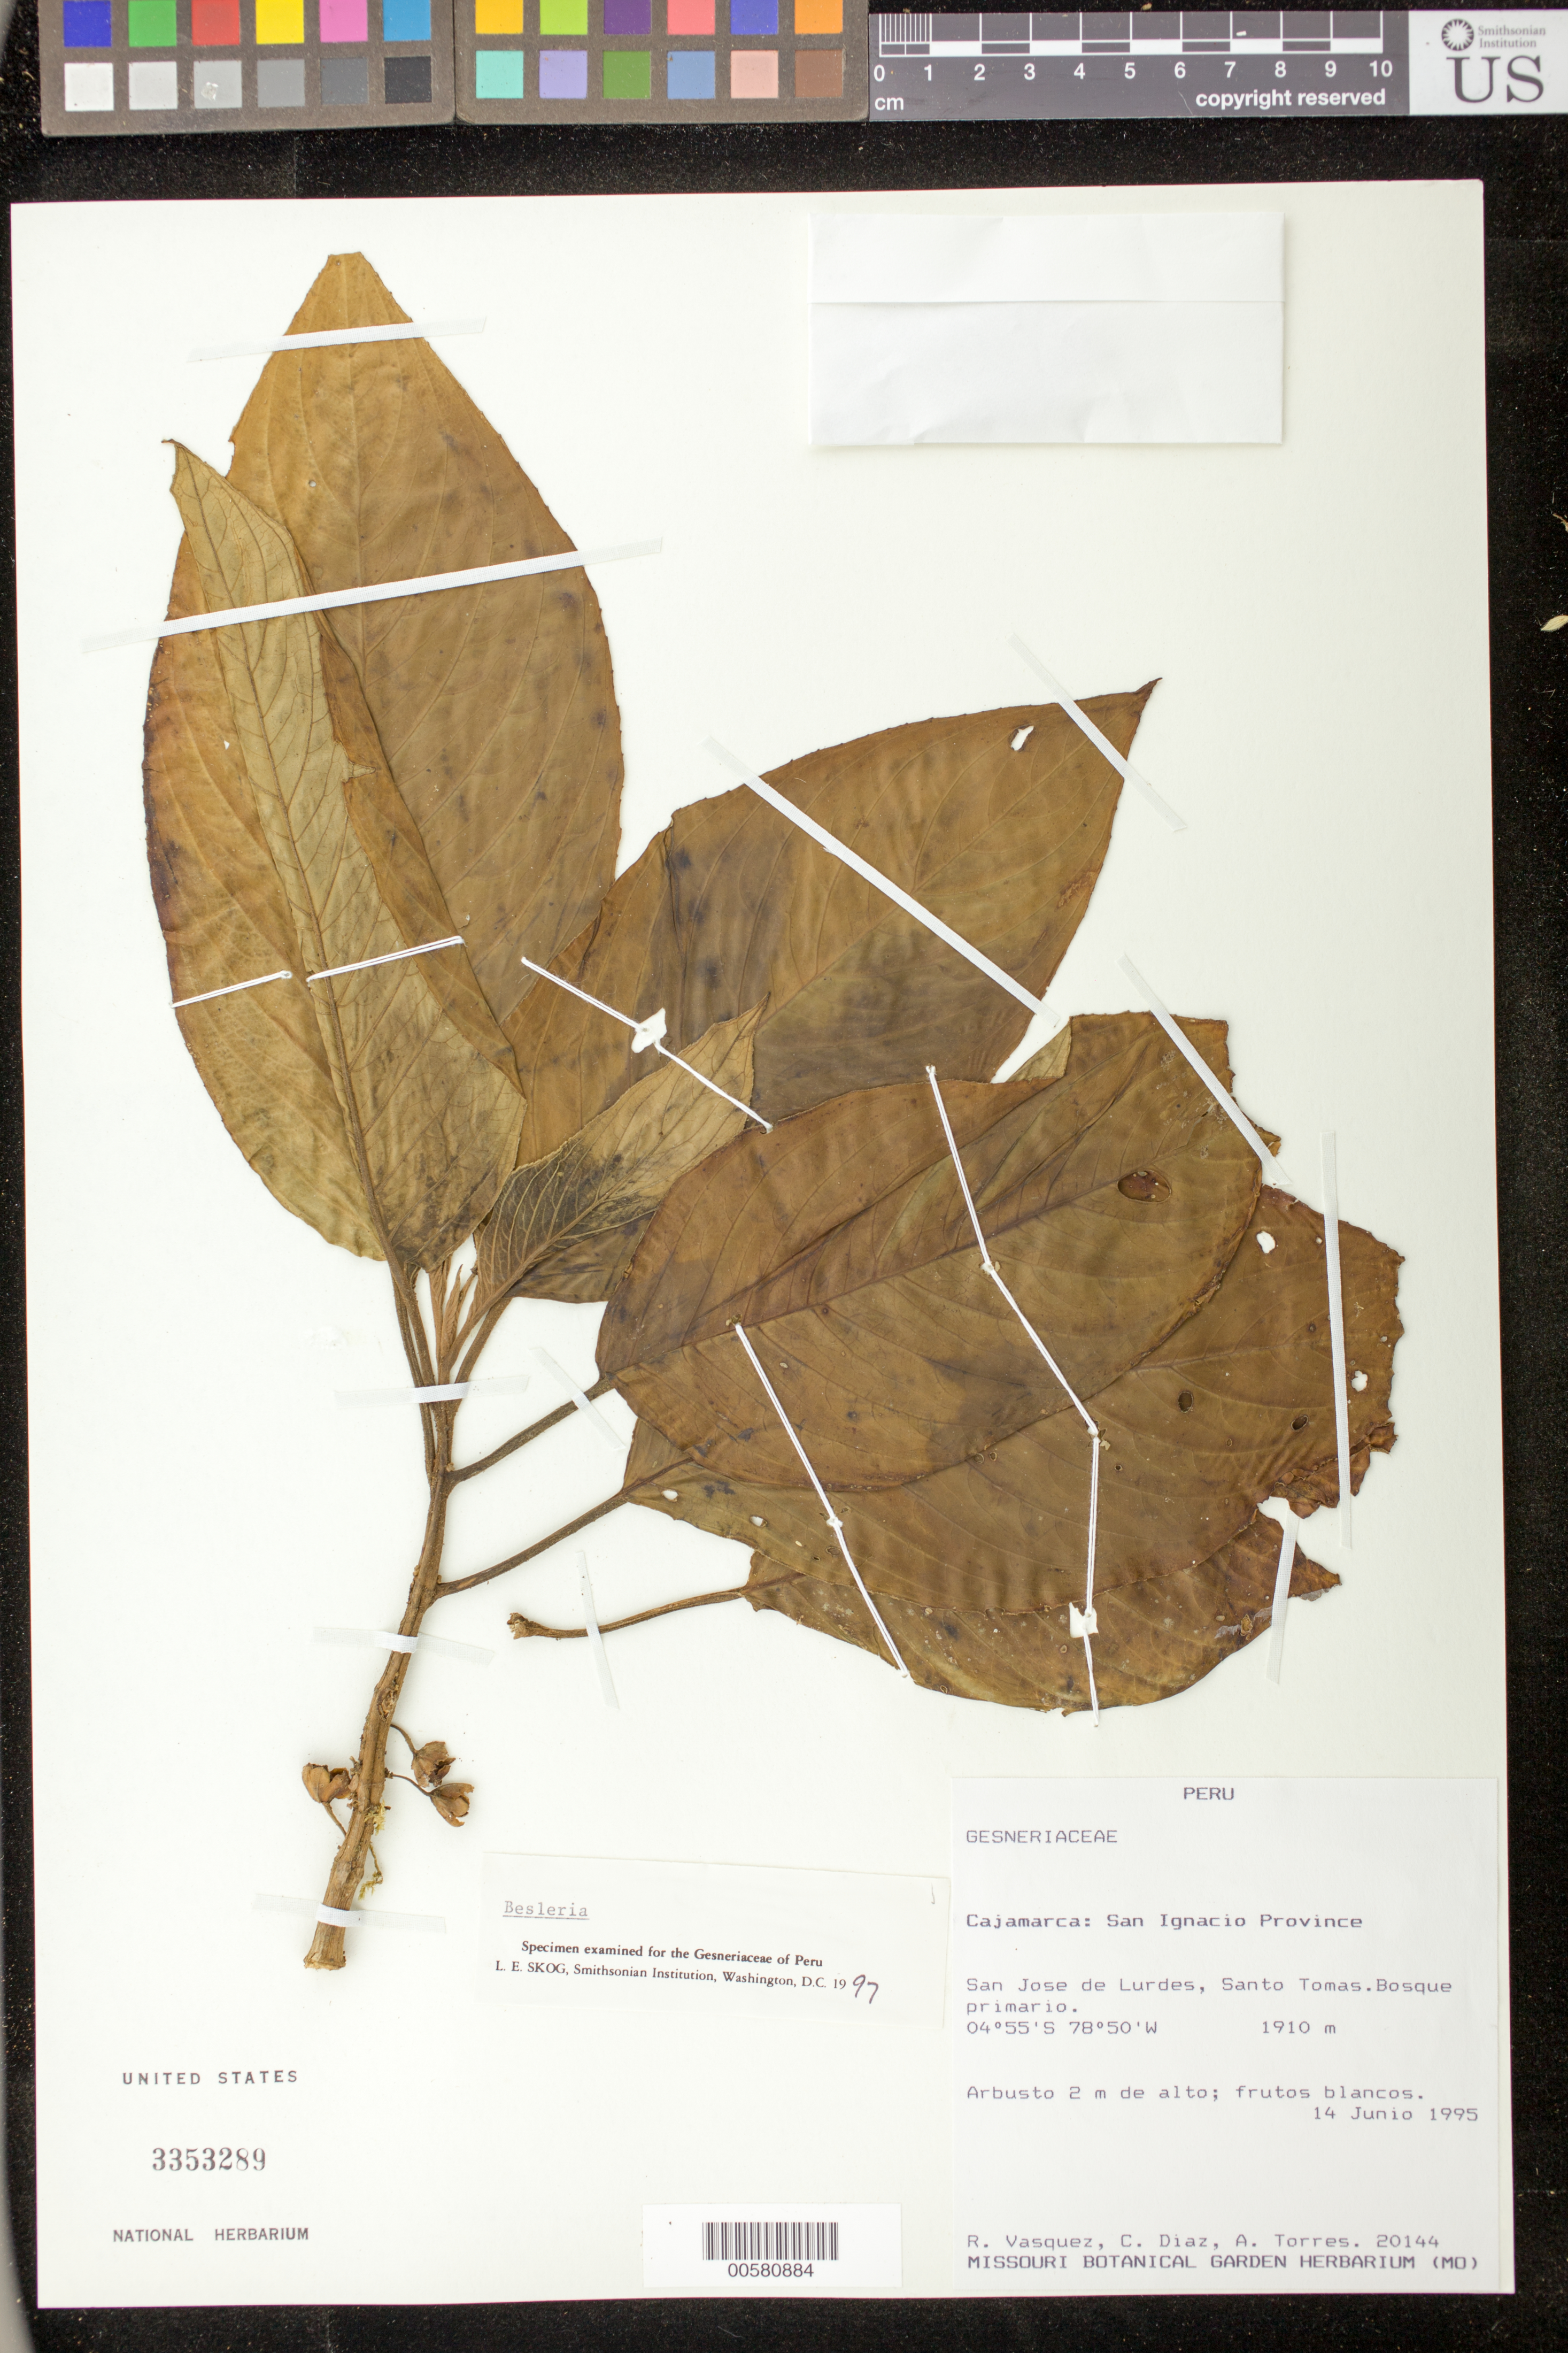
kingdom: Plantae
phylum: Tracheophyta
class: Magnoliopsida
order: Lamiales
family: Gesneriaceae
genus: Besleria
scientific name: Besleria sp.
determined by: Skog, Laurence E.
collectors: R. Vásquez, C. Díaz & A. Torres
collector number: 20144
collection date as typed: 14 Jun 1995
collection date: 1995-06-14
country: Peru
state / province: Cajamarca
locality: Prov. San Ignacio: San Jose de Lurdes, Santo Tomas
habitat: Bosque primario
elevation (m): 1910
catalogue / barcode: US 3353289